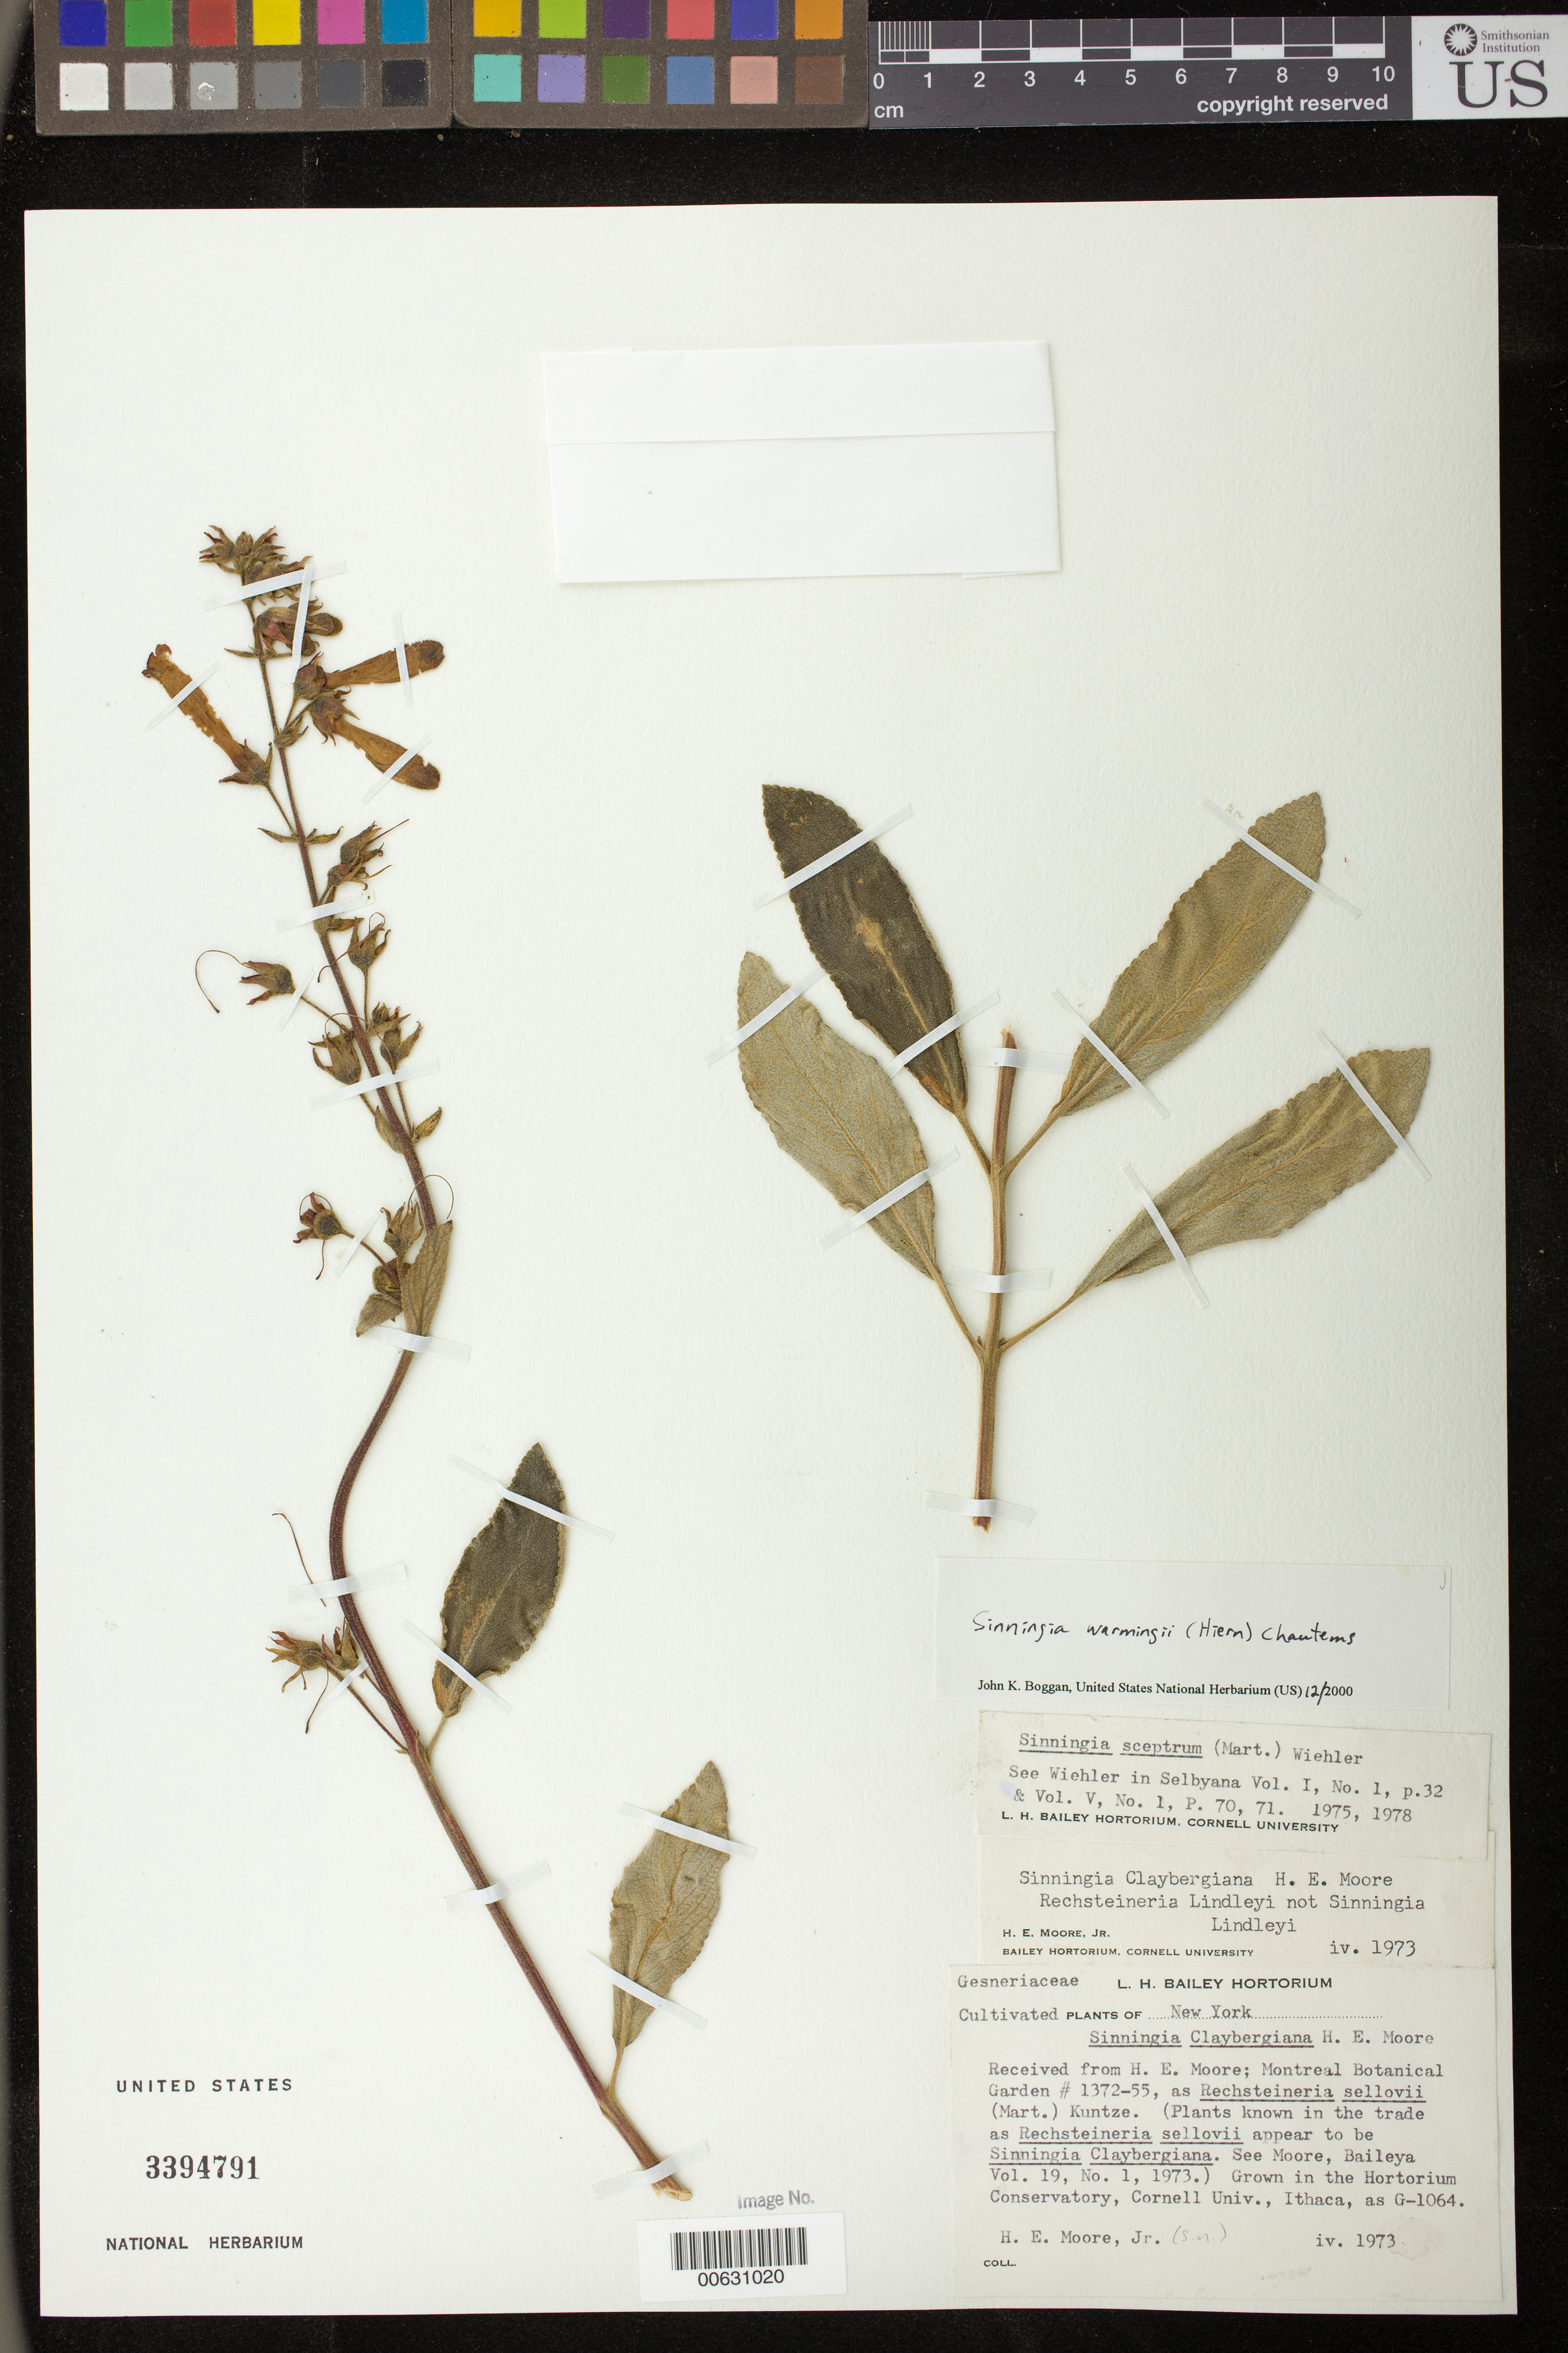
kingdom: Plantae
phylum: Tracheophyta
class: Magnoliopsida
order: Lamiales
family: Gesneriaceae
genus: Sinningia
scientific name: Sinningia warmingii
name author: (Hiern) Chautems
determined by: Skog, Laurence E.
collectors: H. E. Moore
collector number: s.n. [G-1064]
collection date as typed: Apr 1973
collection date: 1973-04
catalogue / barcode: US 3394791